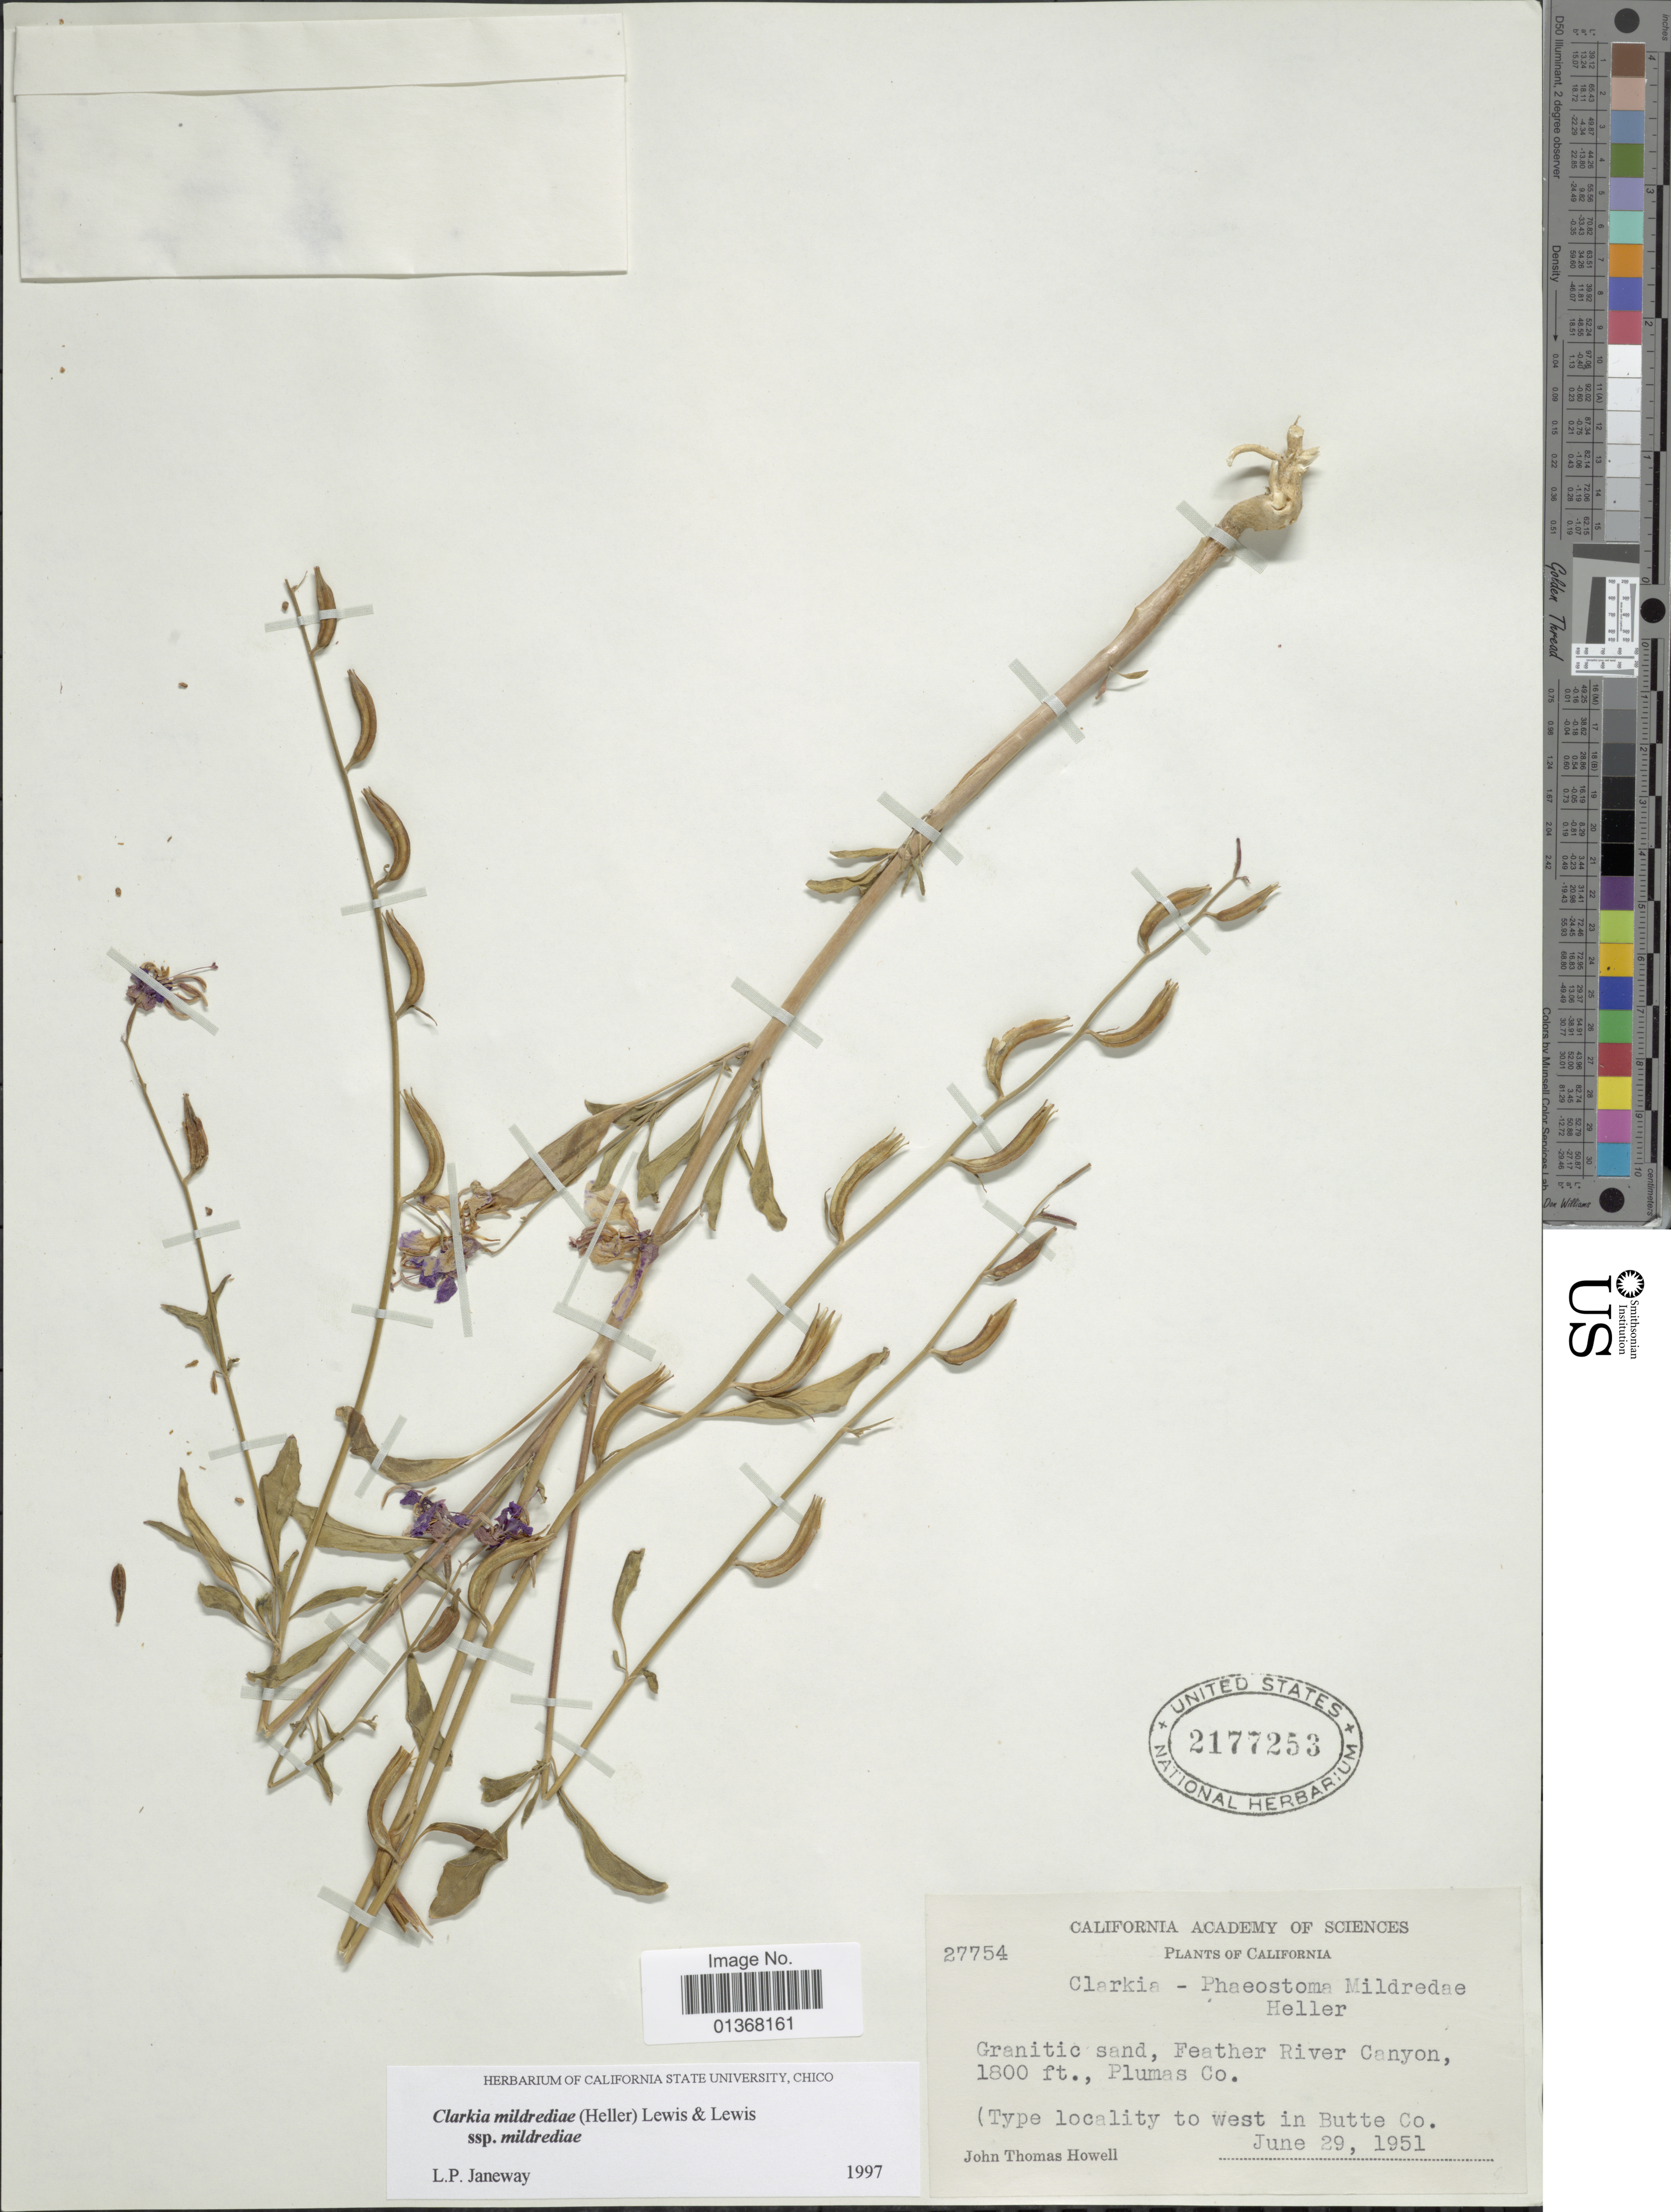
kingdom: Plantae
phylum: Tracheophyta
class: Magnoliopsida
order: Myrtales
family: Onagraceae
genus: Clarkia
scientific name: Clarkia mildrediae subsp. mildrediae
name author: (A. Heller) F. H. Lewis & M.E. Lewis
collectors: J. T. Howell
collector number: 27754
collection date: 1951-06-29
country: United States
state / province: California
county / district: Plumas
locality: Granitic sand, Feather River Canyon, Plumas Co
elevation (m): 549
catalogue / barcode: US 2177253